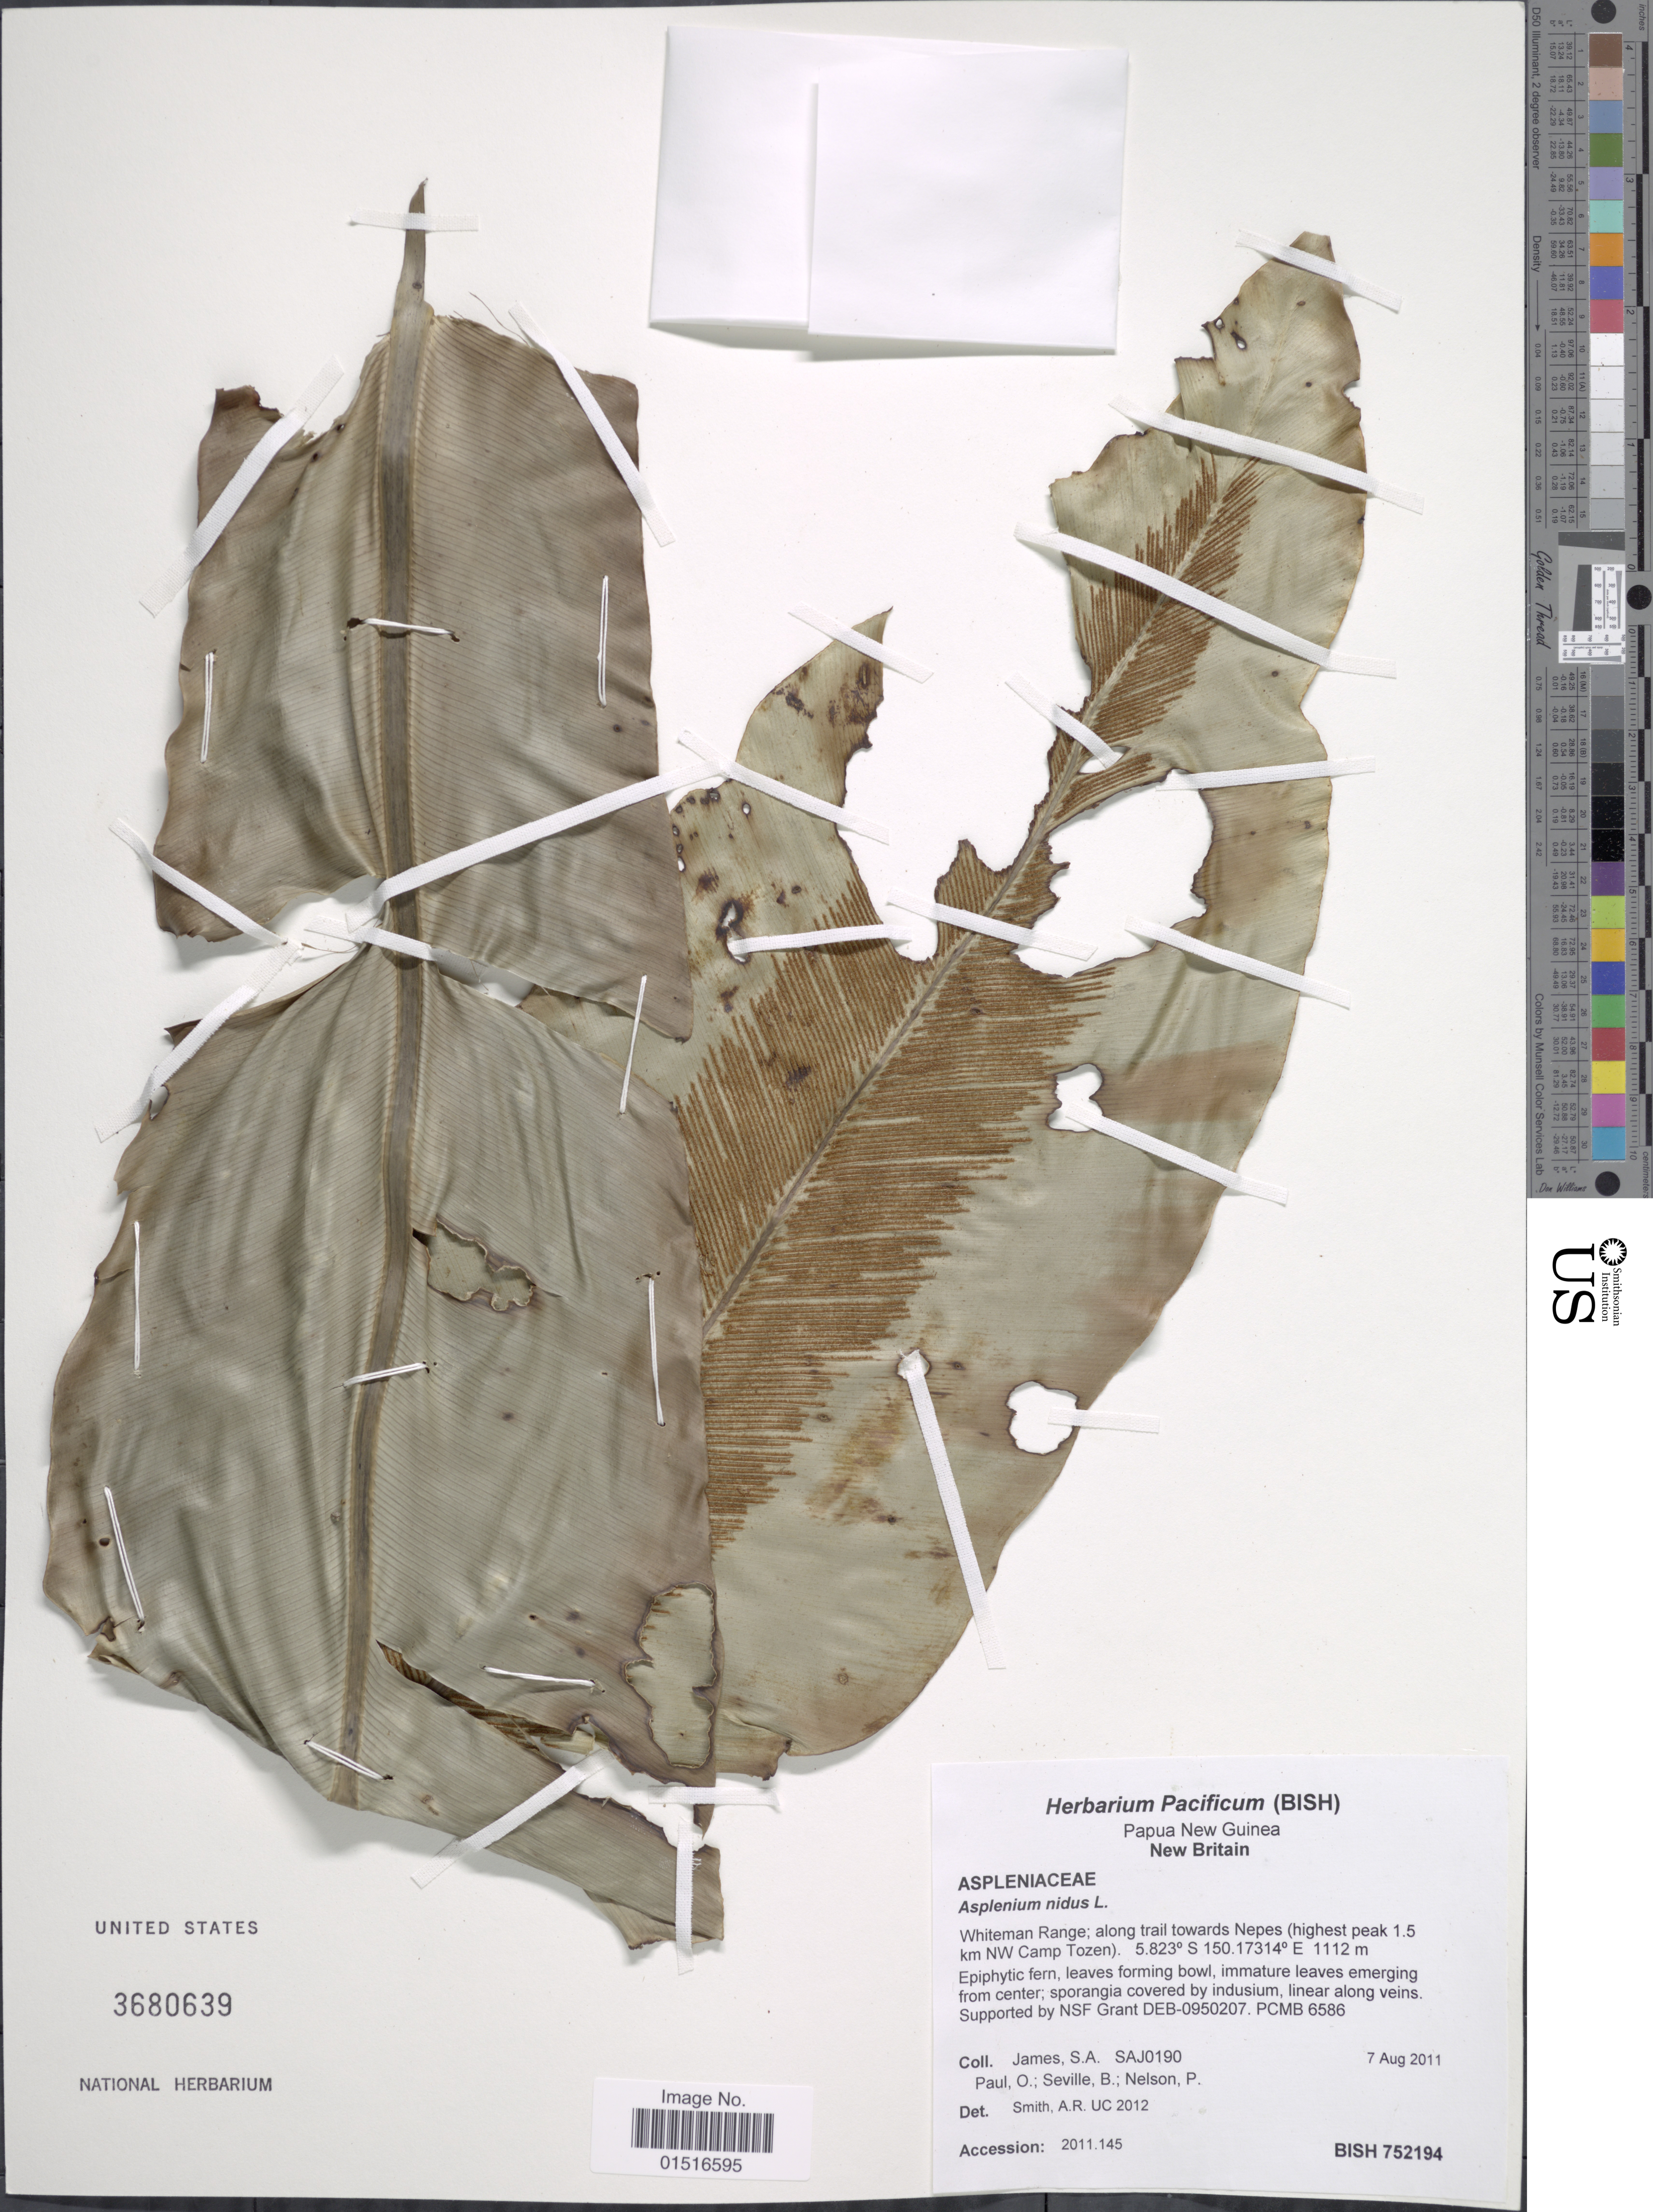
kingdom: Plantae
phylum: Tracheophyta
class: Polypodiopsida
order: Polypodiales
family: Aspleniaceae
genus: Asplenium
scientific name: Asplenium nidus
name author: L.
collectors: S. James, O. Paul, B. Seville & P. Nelson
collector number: SAJ0190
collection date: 2011-08-07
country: Papua New Guinea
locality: New Britain, Whiteman Range; along trail towards Nepes (highest peak 1.5 km NW Camp Tozen)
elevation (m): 1112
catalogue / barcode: US 3680639